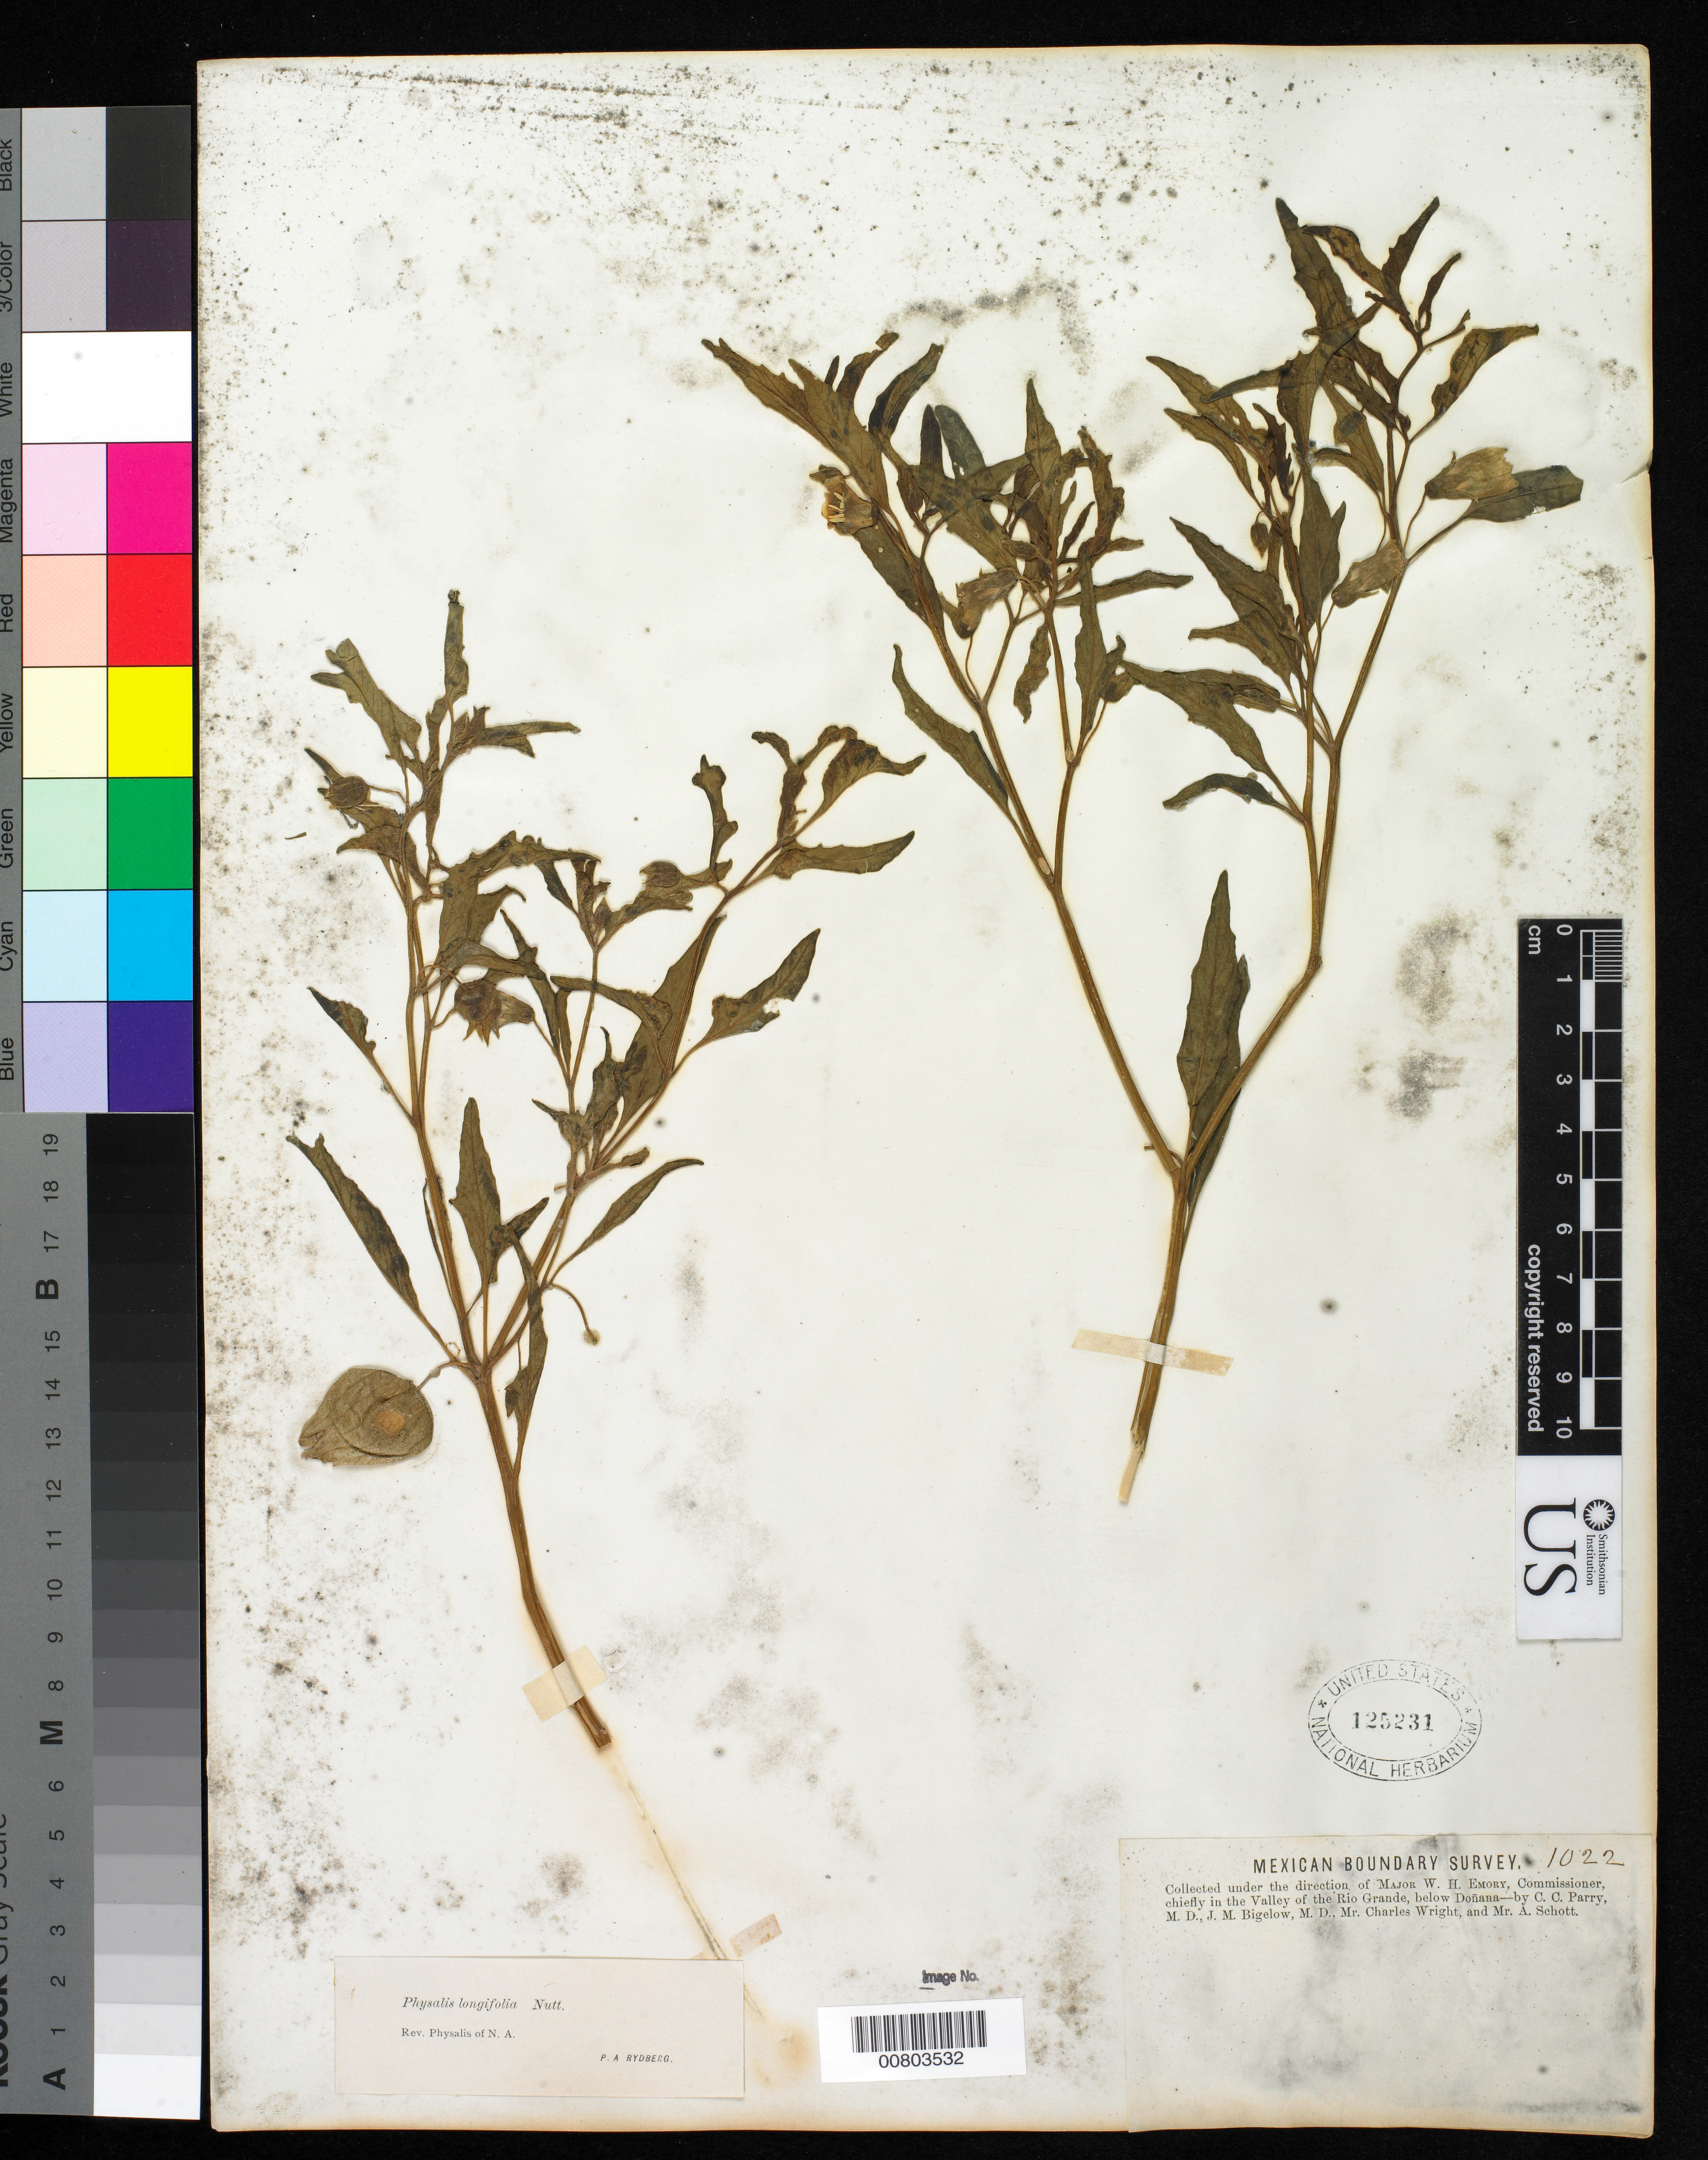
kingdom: Plantae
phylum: Tracheophyta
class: Magnoliopsida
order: Solanales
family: Solanaceae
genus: Physalis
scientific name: Physalis longifolia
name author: Nutt.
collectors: C. C. Parry, J. M. Bigelow, C. Wright & A. C. V. Schott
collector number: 1022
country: United States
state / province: New Mexico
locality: Valley of the Rio Grande, below Doñana, New Mexico.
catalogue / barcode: US 125231